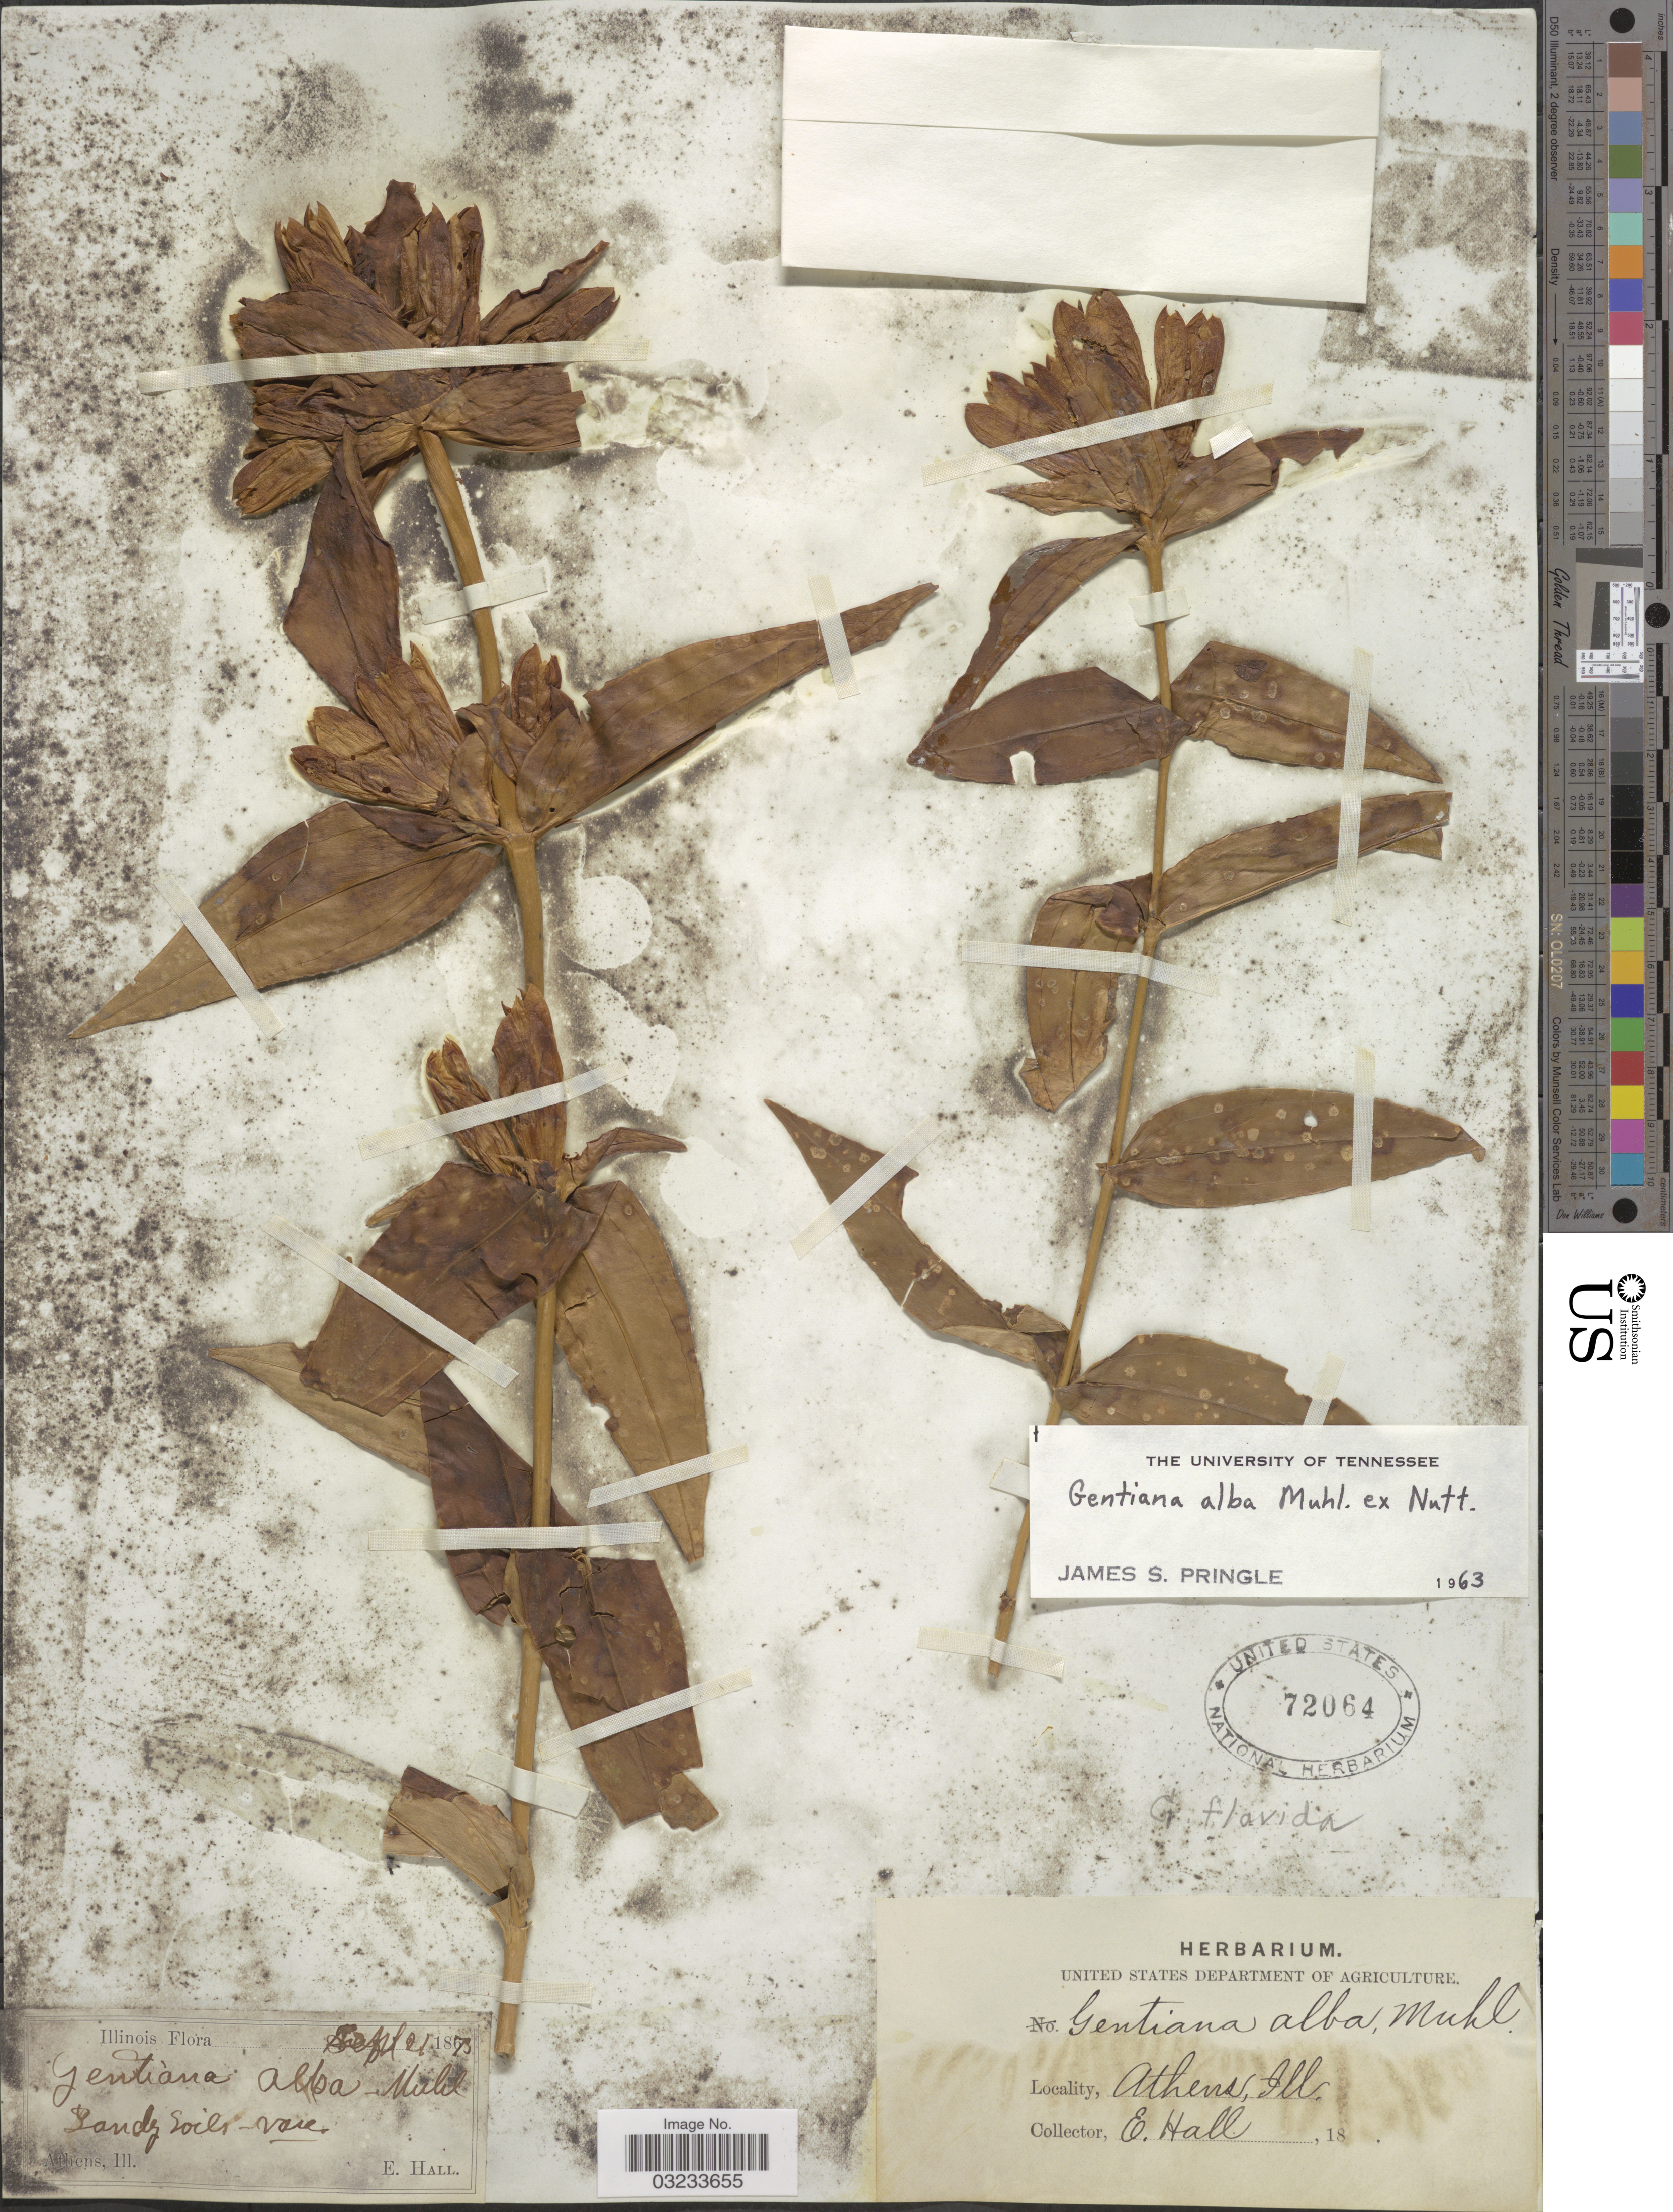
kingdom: Plantae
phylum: Tracheophyta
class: Magnoliopsida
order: Gentianales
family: Gentianaceae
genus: Gentiana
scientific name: Gentiana alba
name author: Muhl. ex J. McNab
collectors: E. Hall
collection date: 1873-09-21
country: United States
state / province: Illinois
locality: Athens.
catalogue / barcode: US 72064